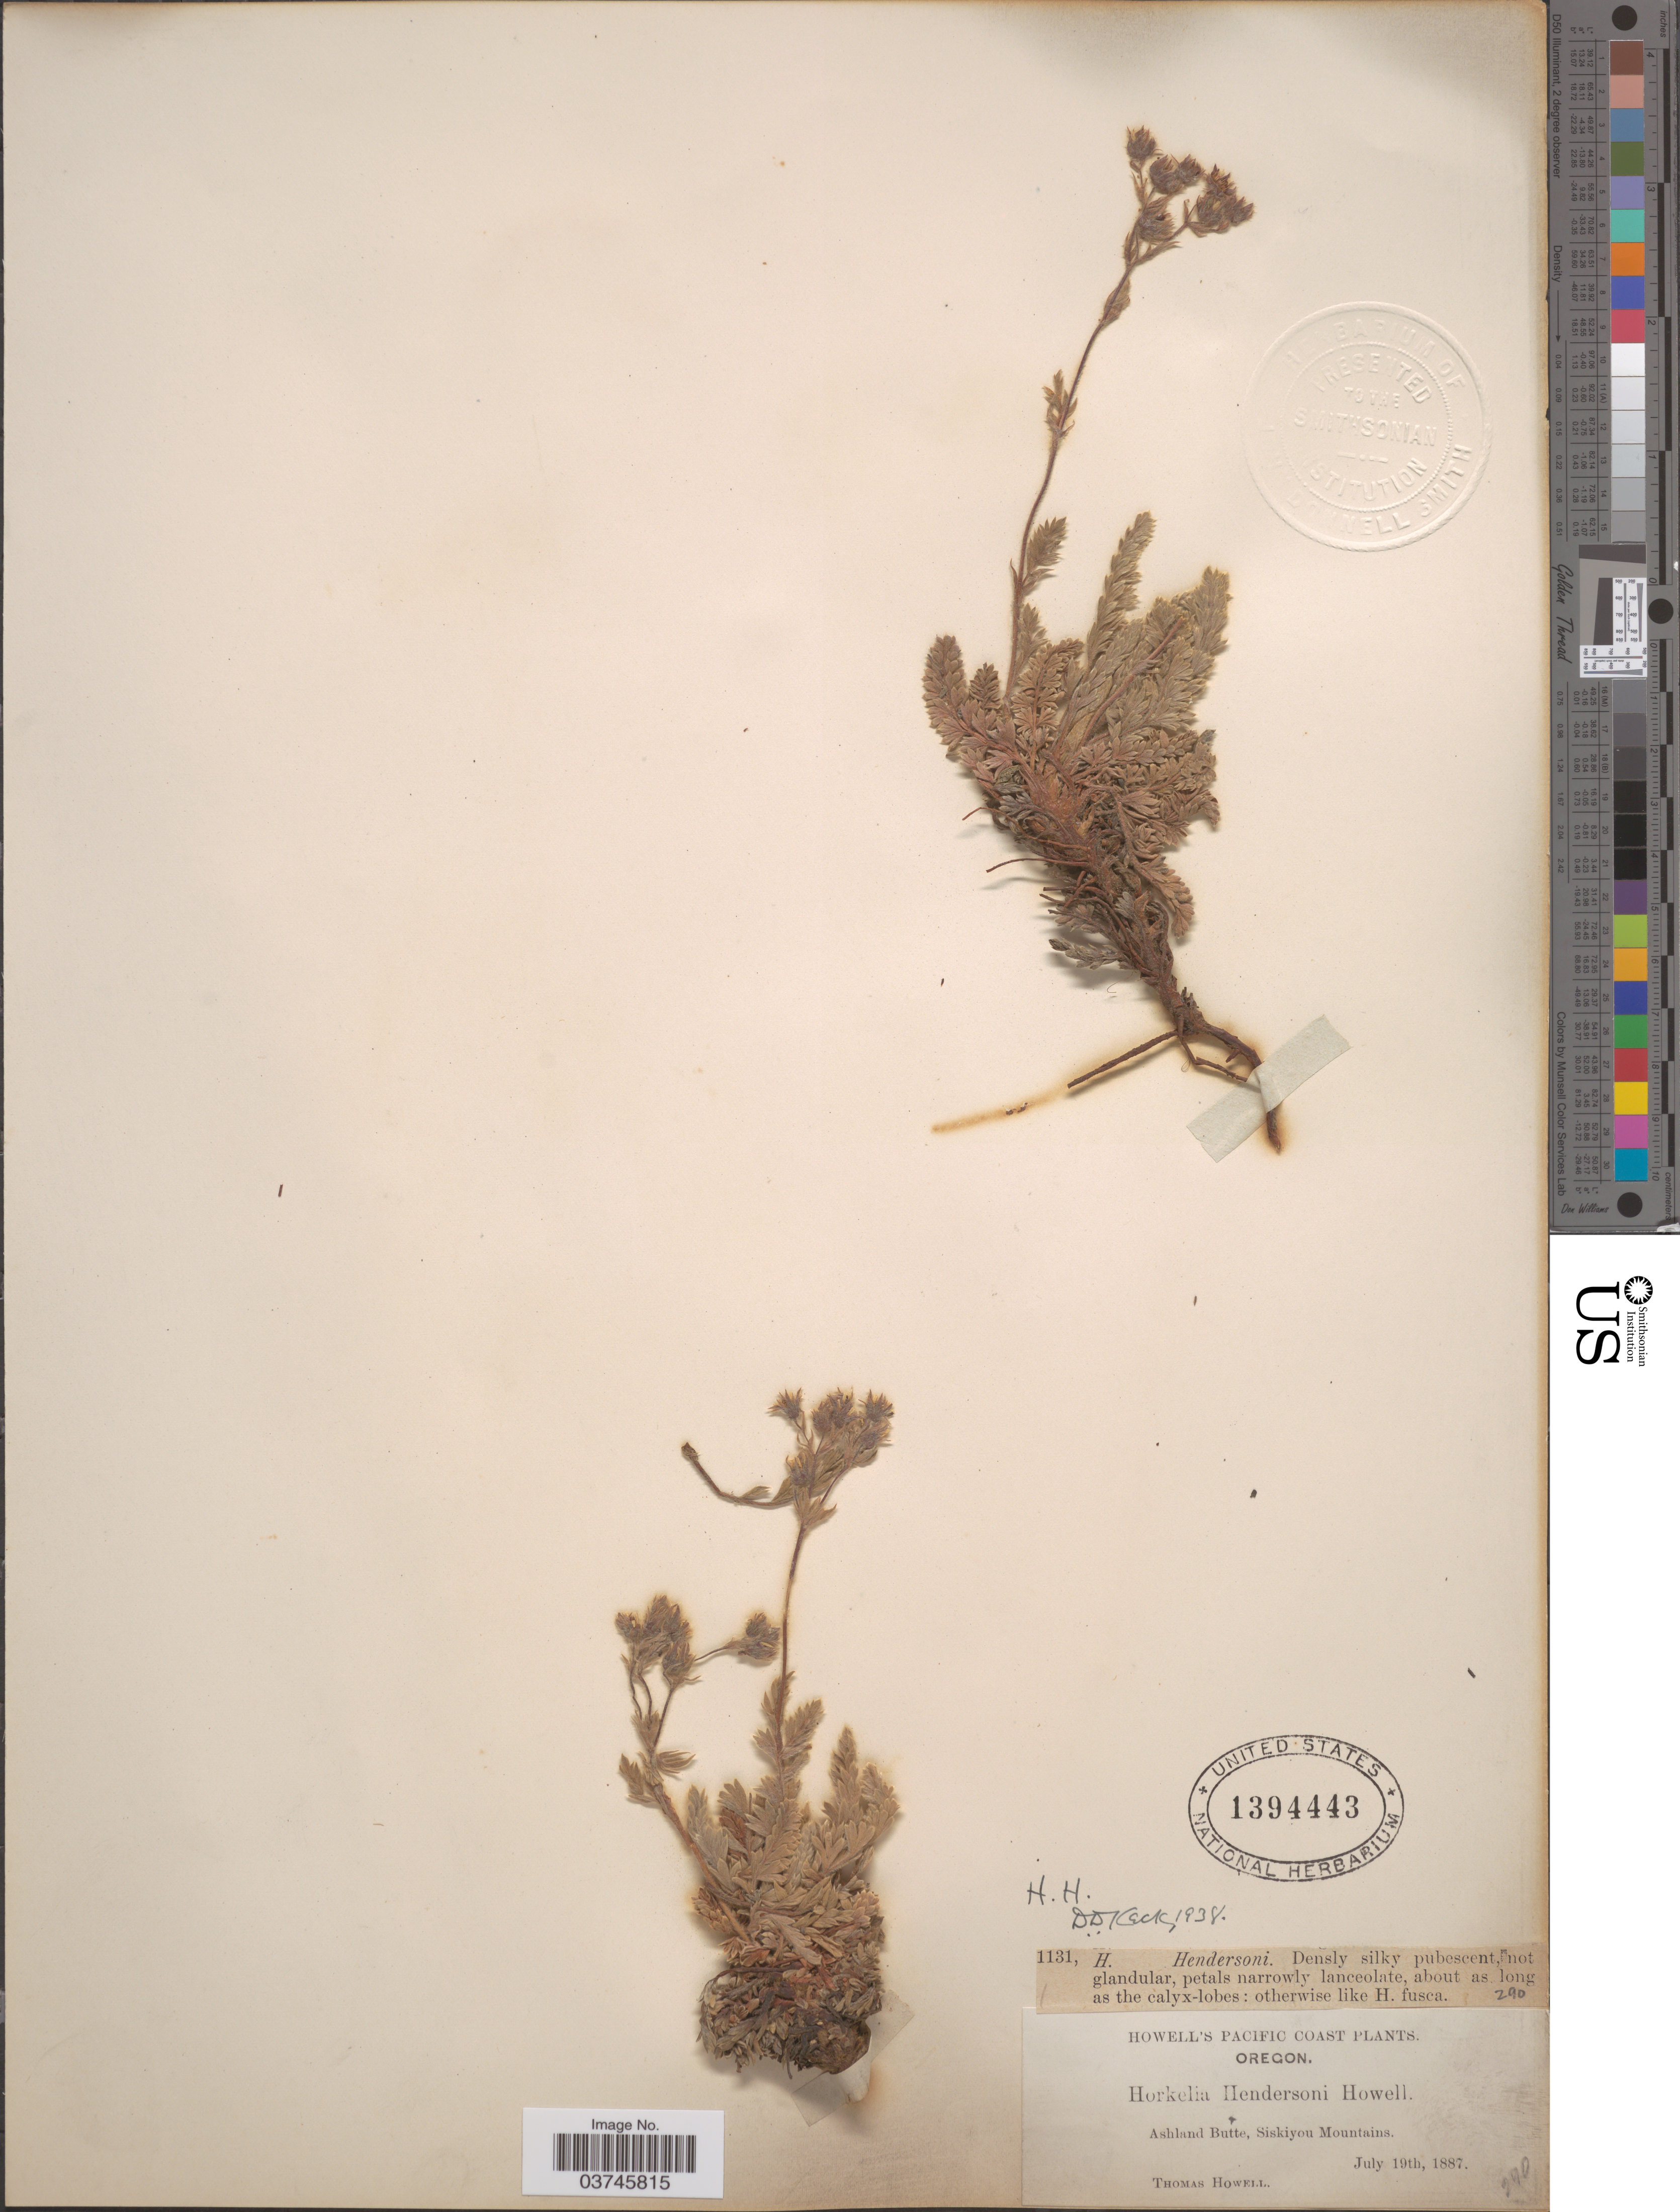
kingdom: Plantae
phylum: Tracheophyta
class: Magnoliopsida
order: Rosales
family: Rosaceae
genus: Potentilla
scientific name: Potentilla hendersonii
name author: (Howell) J.T. Howell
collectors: T. Howell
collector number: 1131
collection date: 1887-07-19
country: United States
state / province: Oregon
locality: Pacific Coast. Ashland Butte, Siskiyou Mountains.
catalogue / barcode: US 1394443